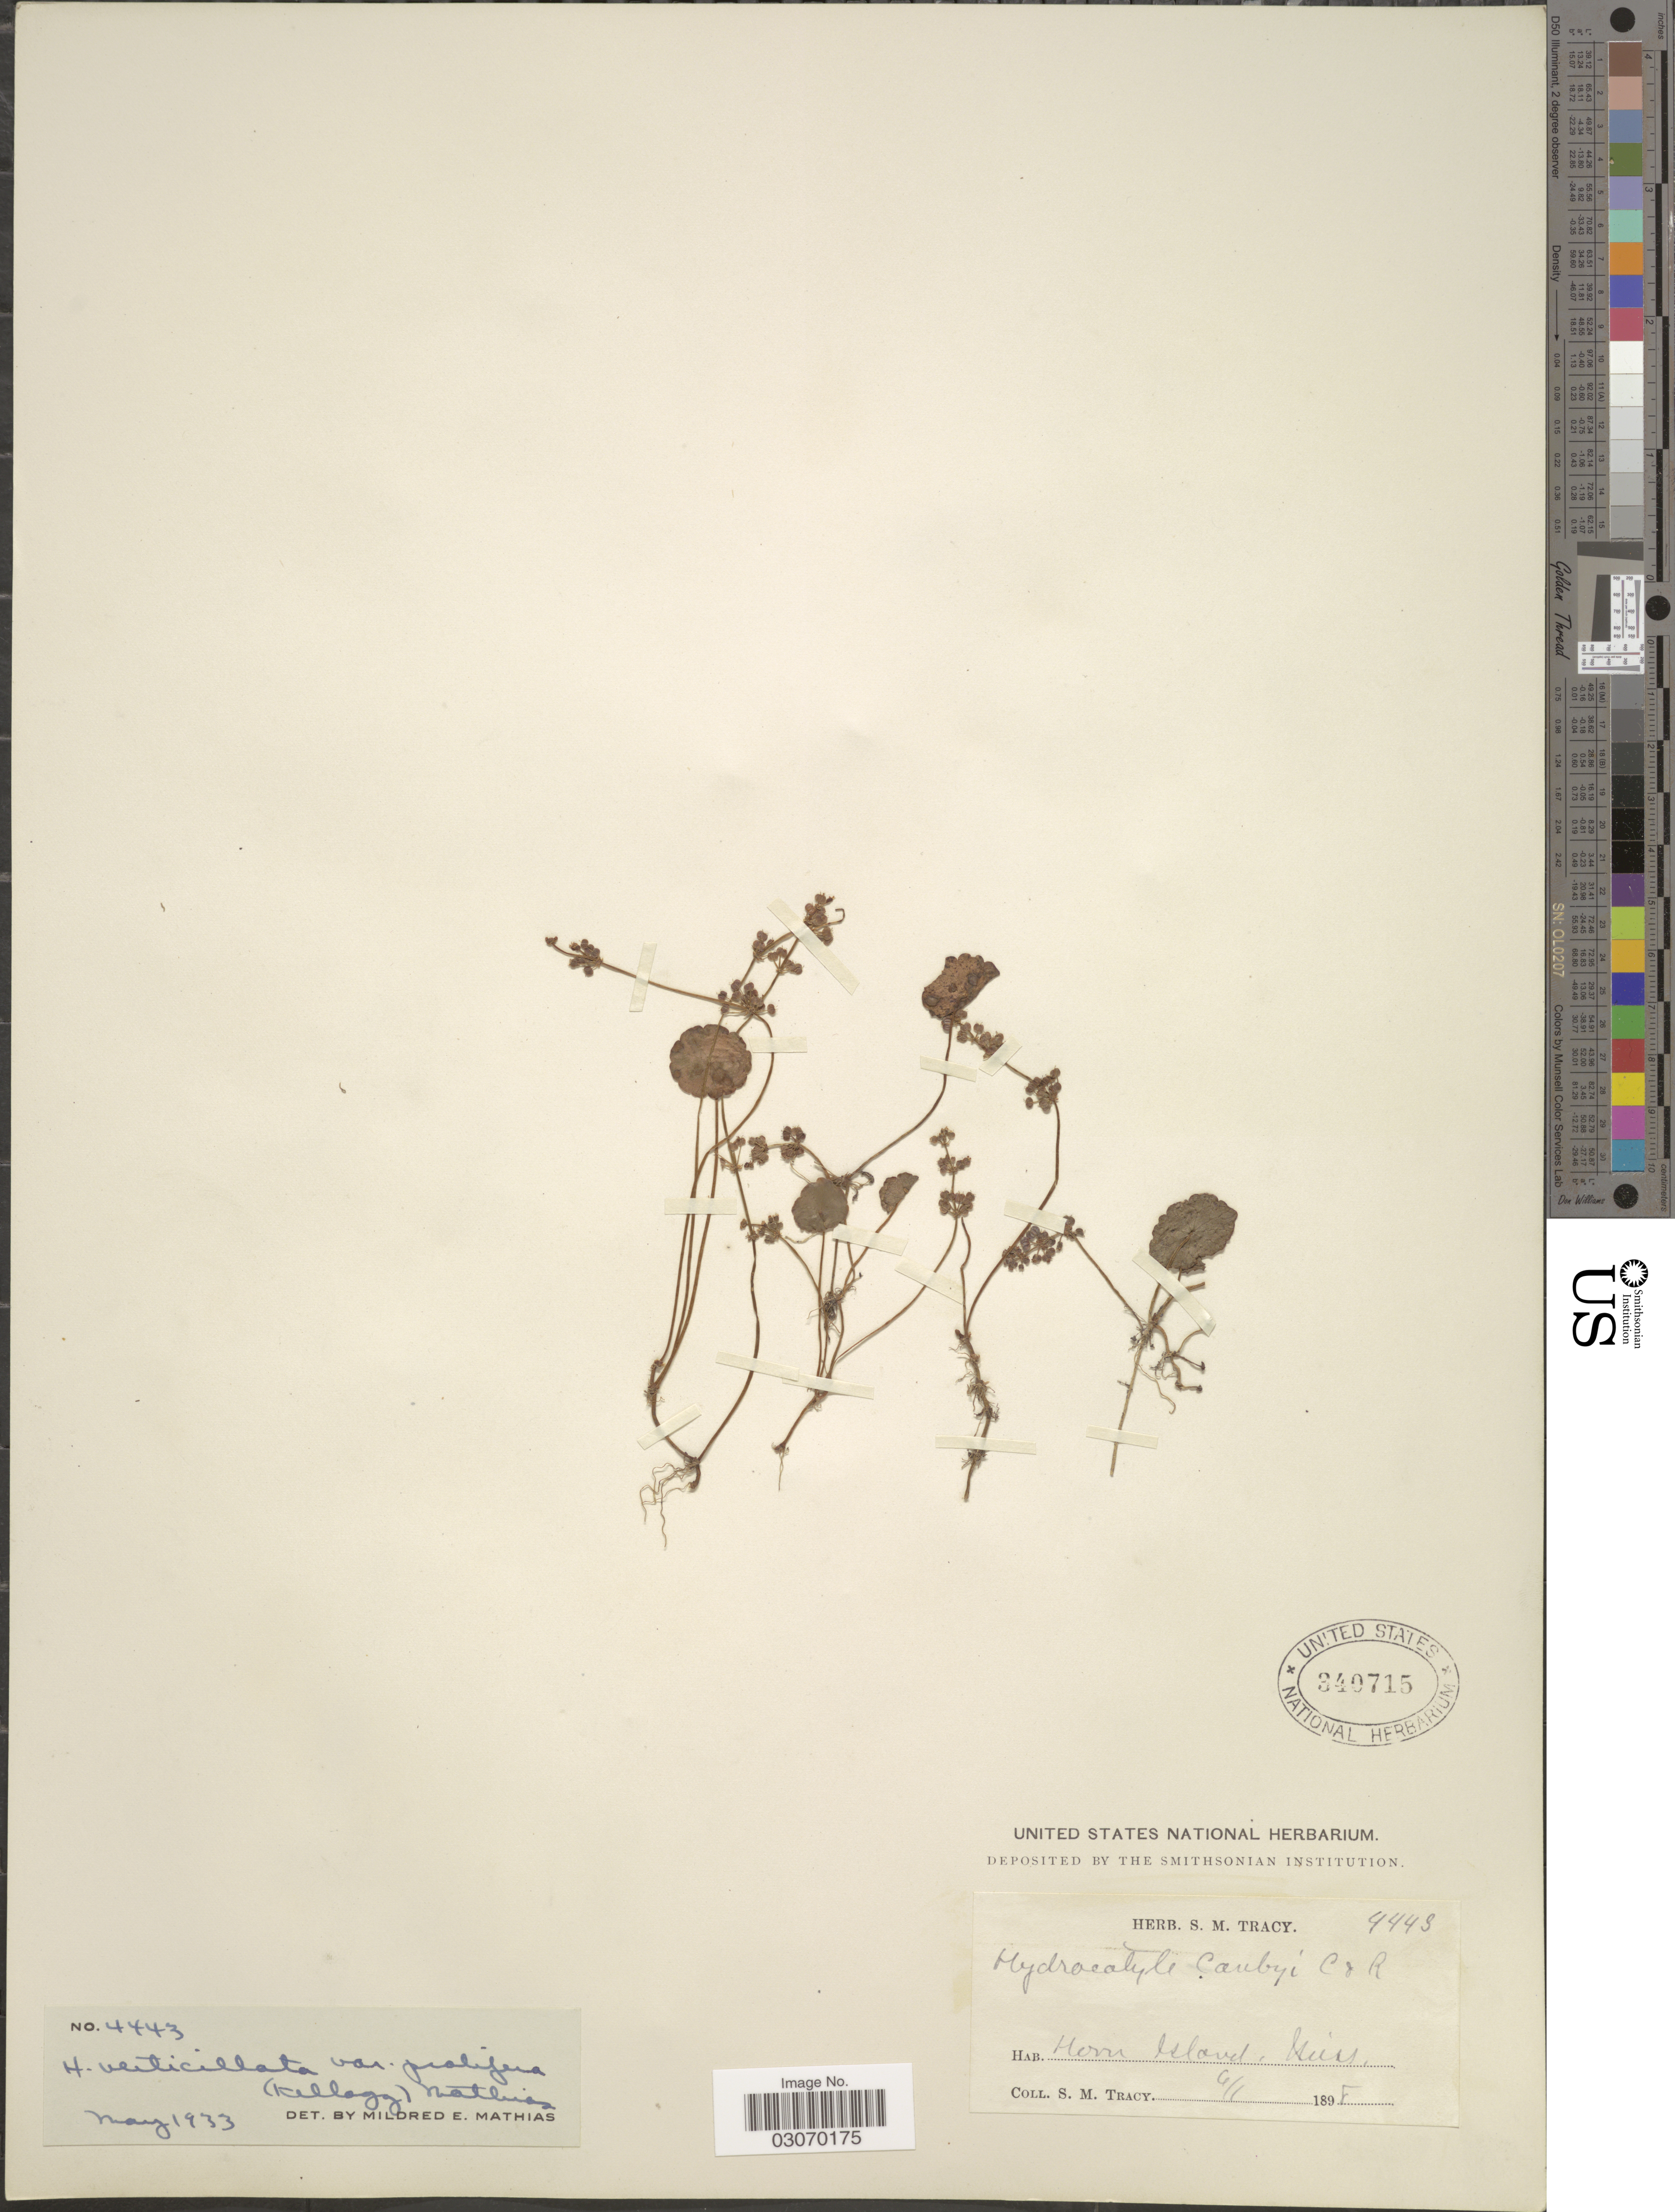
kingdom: Plantae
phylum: Tracheophyta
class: Magnoliopsida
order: Apiales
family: Araliaceae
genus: Hydrocotyle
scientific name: Hydrocotyle verticillata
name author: Thunb.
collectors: S. M. Tracy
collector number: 4443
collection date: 1898-01-06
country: United States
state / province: Mississippi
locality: Horn Island. Miss.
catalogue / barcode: US 340715